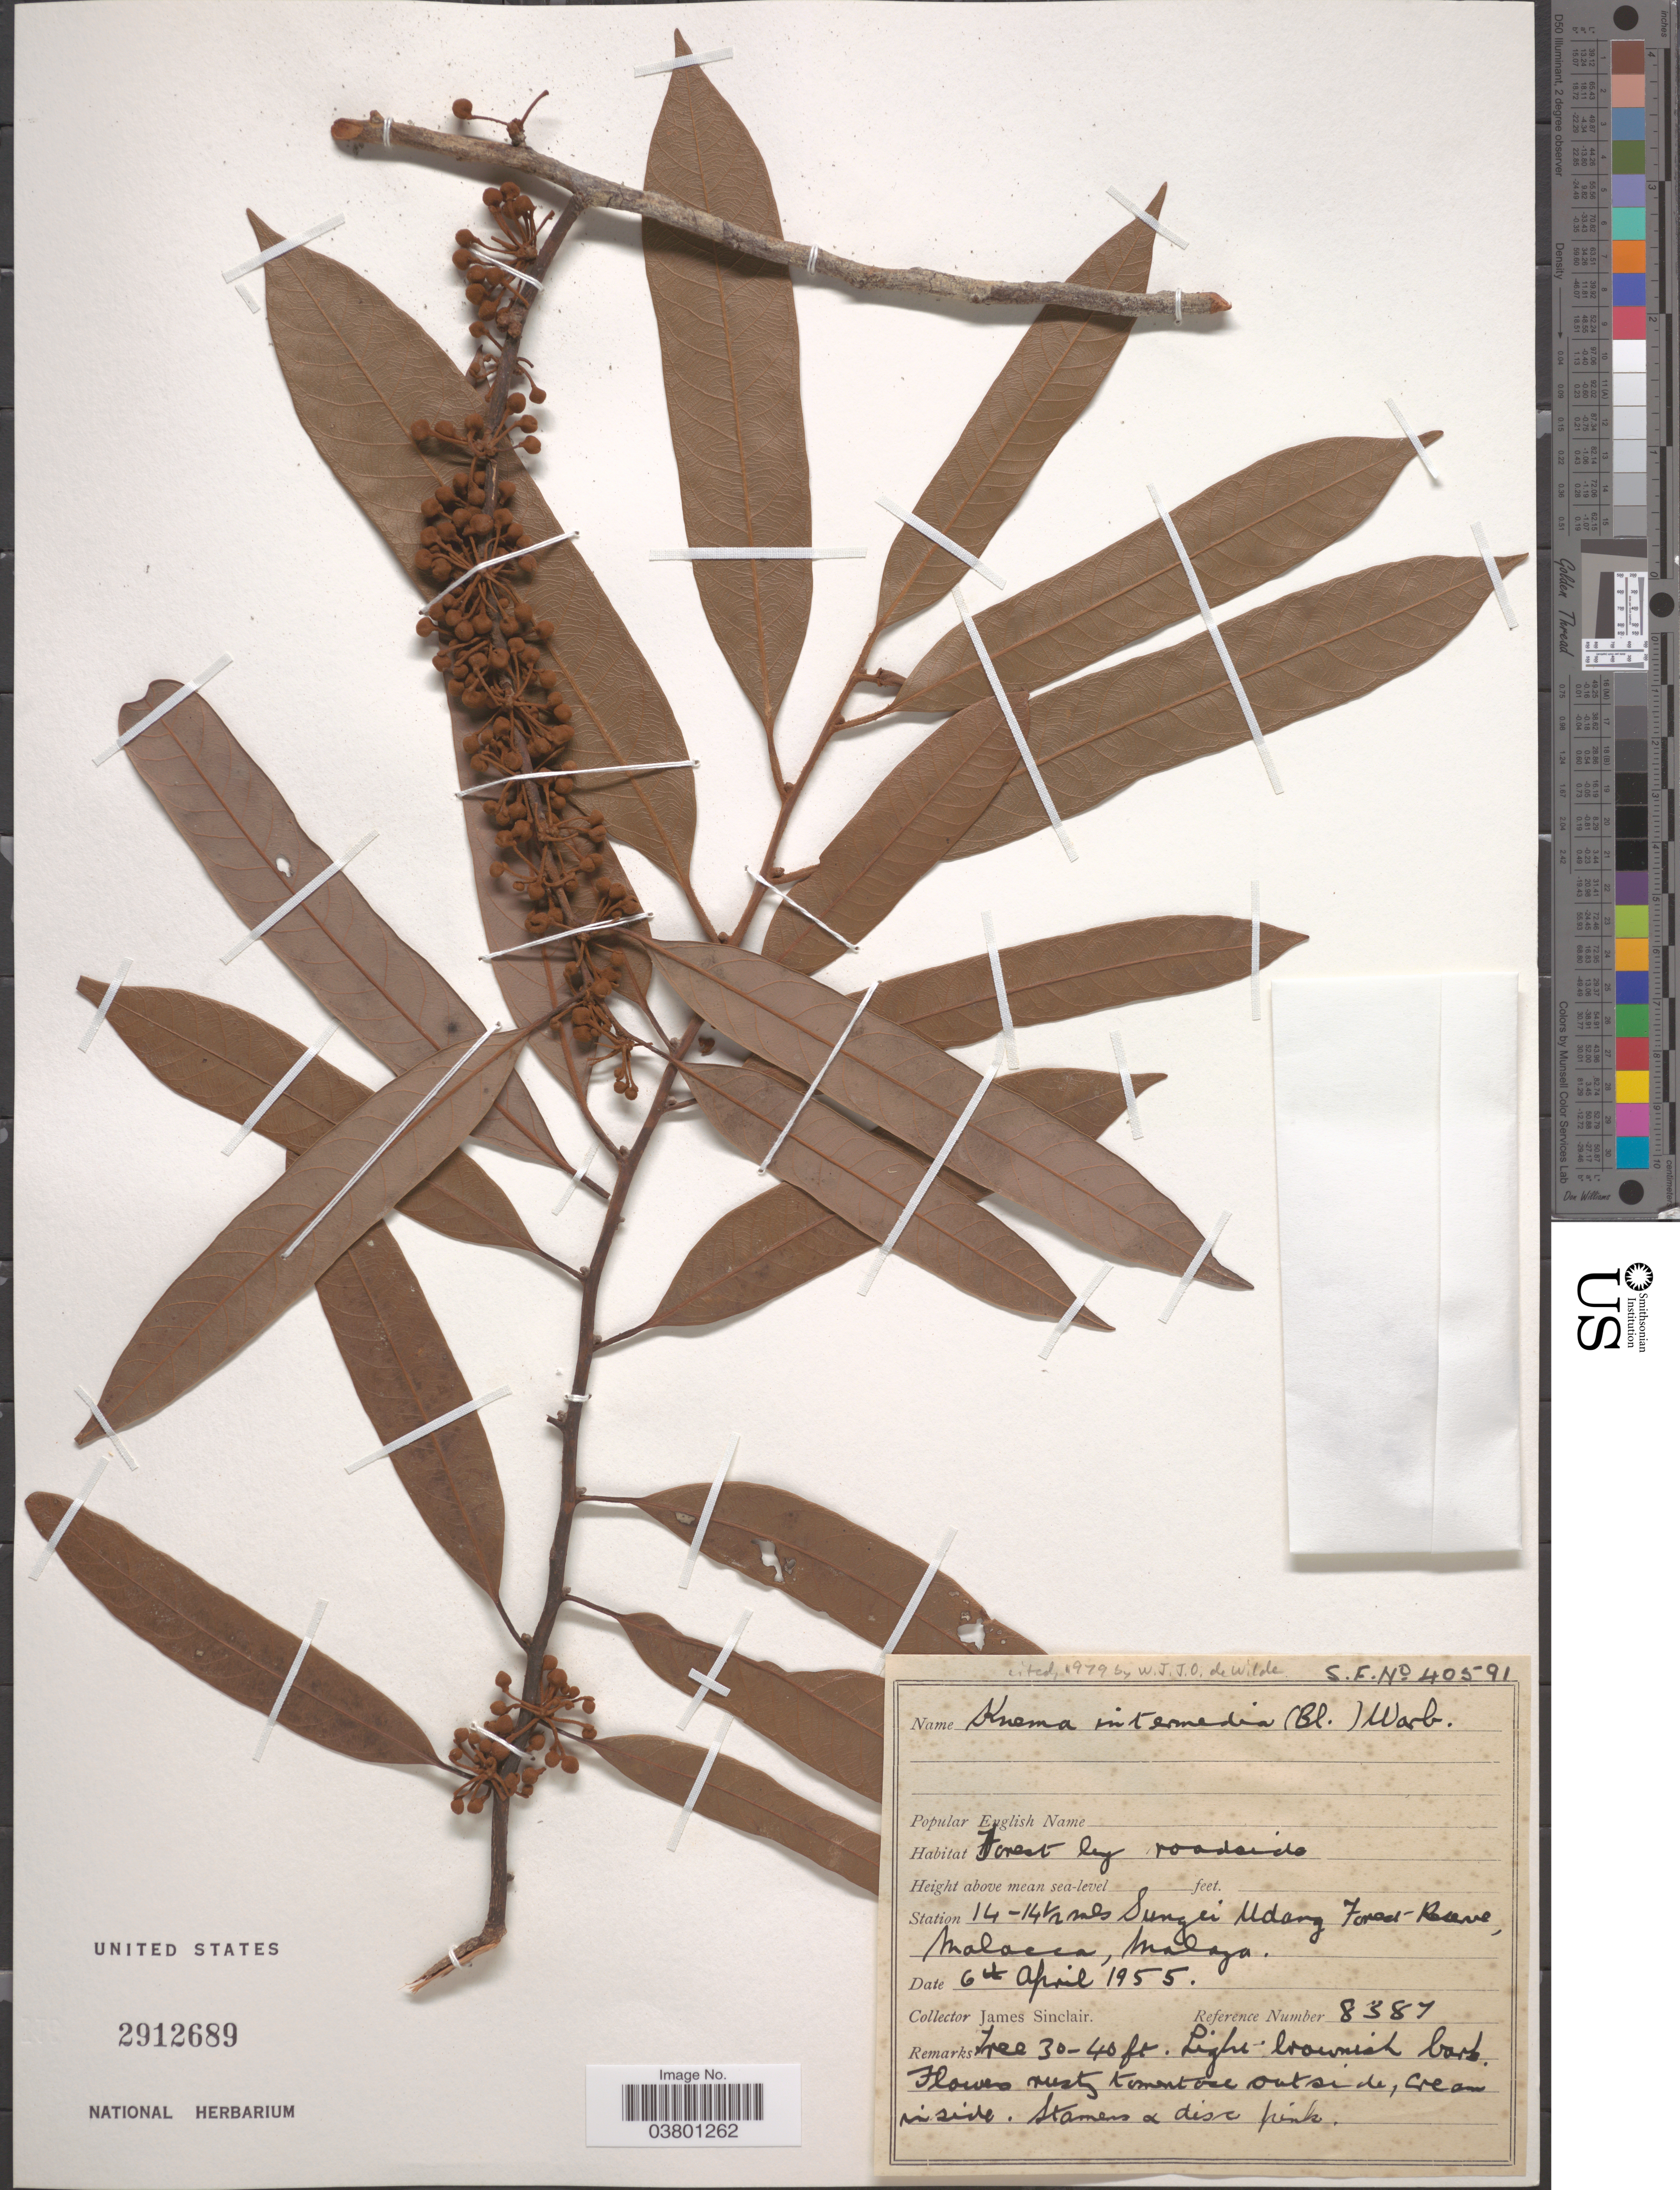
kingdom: Plantae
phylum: Tracheophyta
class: Magnoliopsida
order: Magnoliales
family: Myristicaceae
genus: Knema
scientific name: Knema intermedia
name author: (Blume) Warb.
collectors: J. Sinclair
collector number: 8387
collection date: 1955-04-06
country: Malaysia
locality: Station 14-14½ mls Sungei Udang Forest Reserve, Malacca, Malaya.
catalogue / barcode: US 2912689